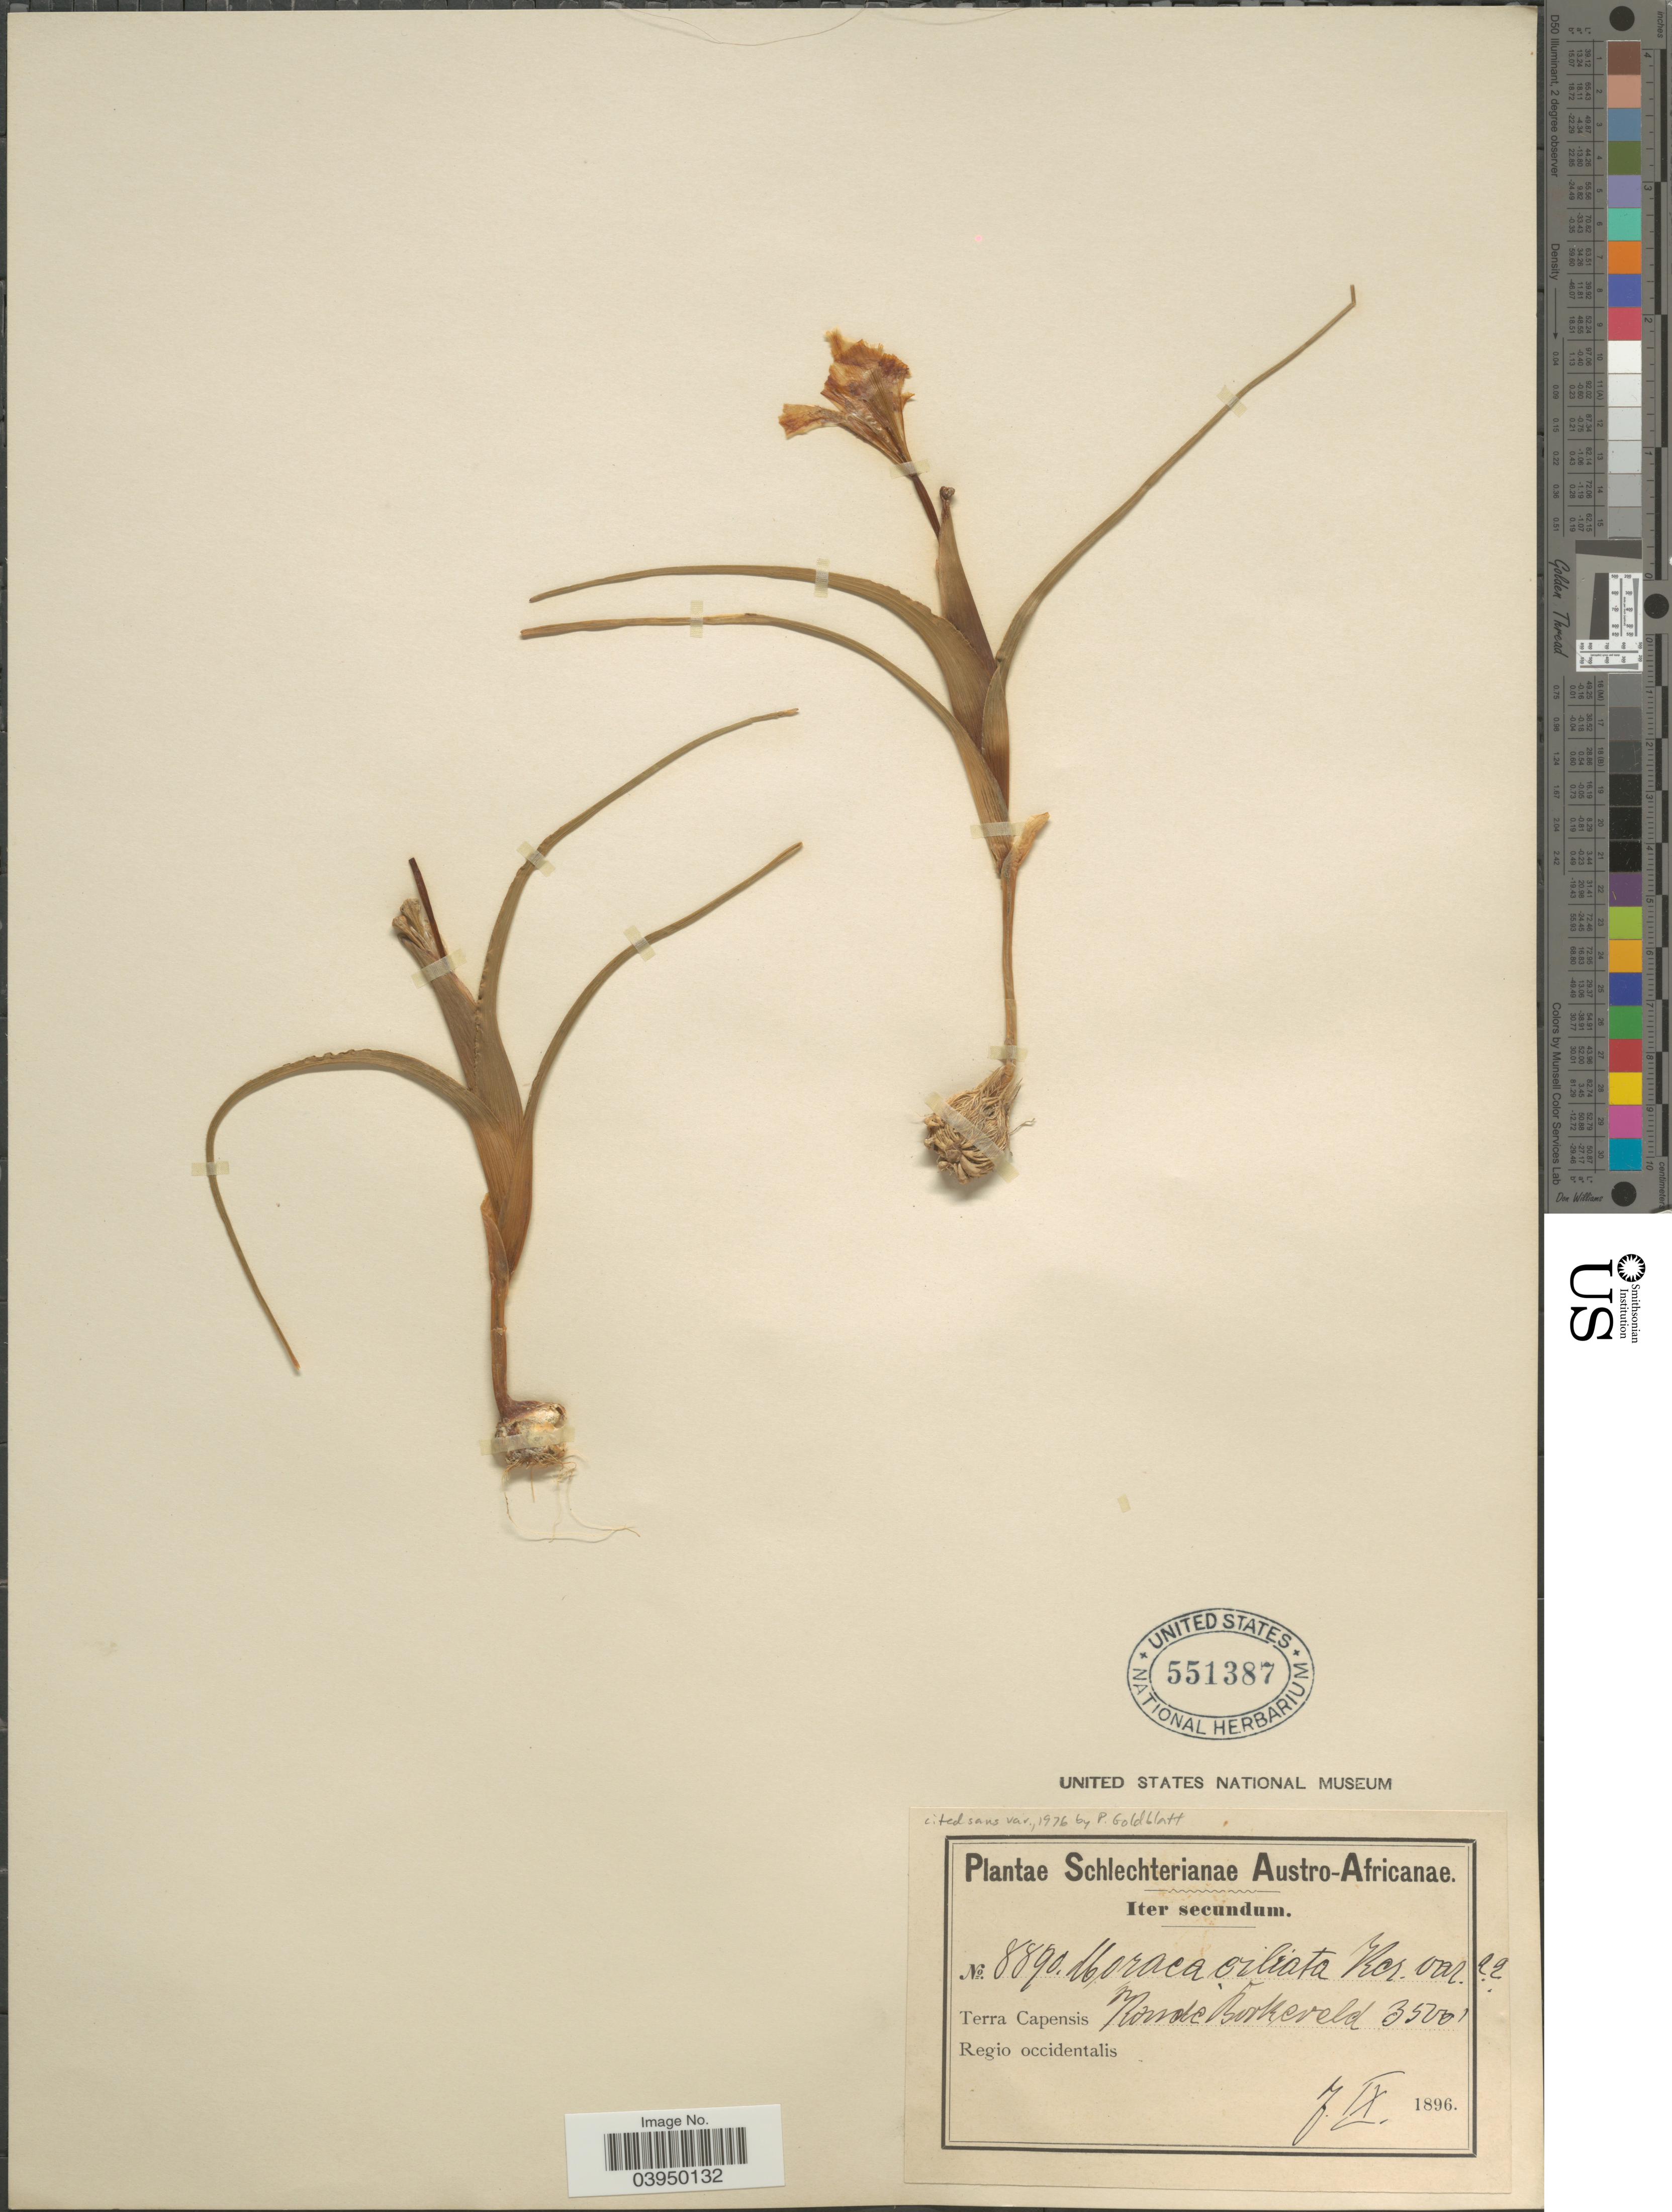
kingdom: Plantae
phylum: Tracheophyta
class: Liliopsida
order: Asparagales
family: Iridaceae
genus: Moraea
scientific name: Moraea ciliata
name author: Ker Gawl.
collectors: Schlechter, --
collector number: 8890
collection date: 1896-09-07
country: South Africa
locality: Austro-Africanae. Terra Capensis Koude Bockeveld. Regio occidentalis.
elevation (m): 1067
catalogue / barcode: US 551387